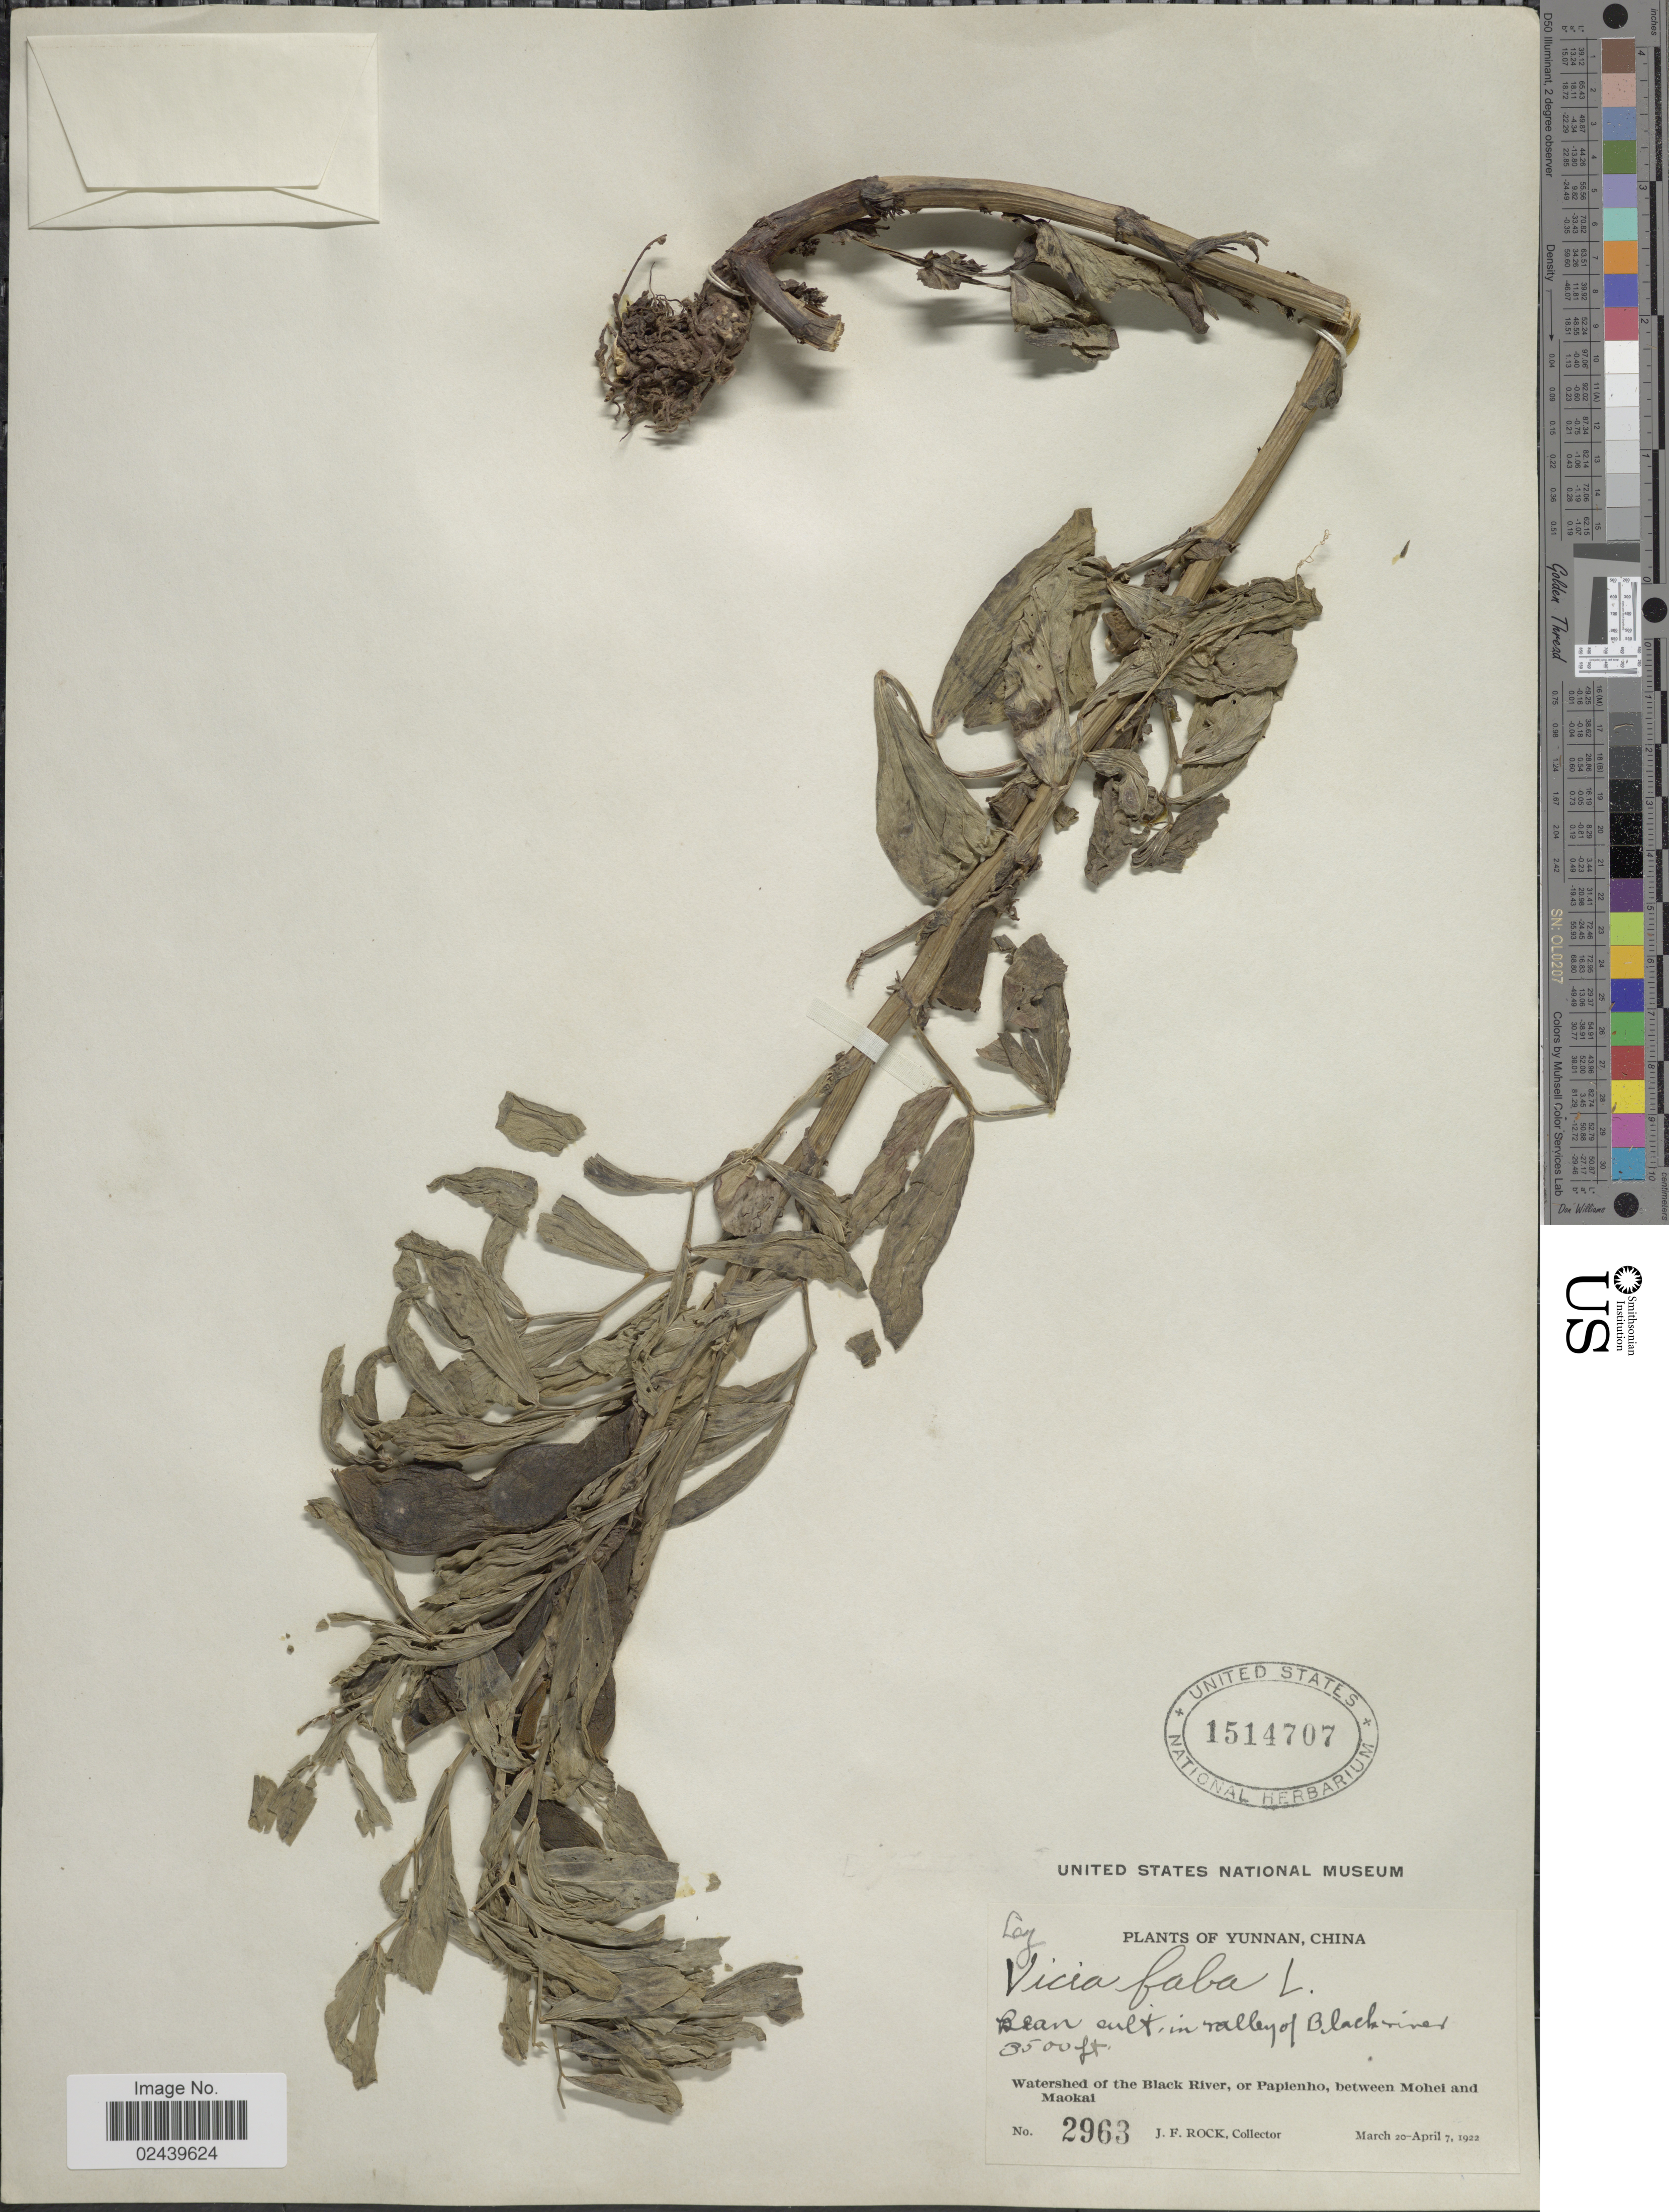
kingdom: Plantae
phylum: Tracheophyta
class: Magnoliopsida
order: Fabales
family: Fabaceae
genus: Vicia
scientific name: Vicia faba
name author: L.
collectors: J. Rock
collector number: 2963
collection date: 1922-03-20/1922-04-07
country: China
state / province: Yunnan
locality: Valley of Black river. Watershed of the Black River, or Papienho, between Mohei and Maokai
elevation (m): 1067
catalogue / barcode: US 1514707